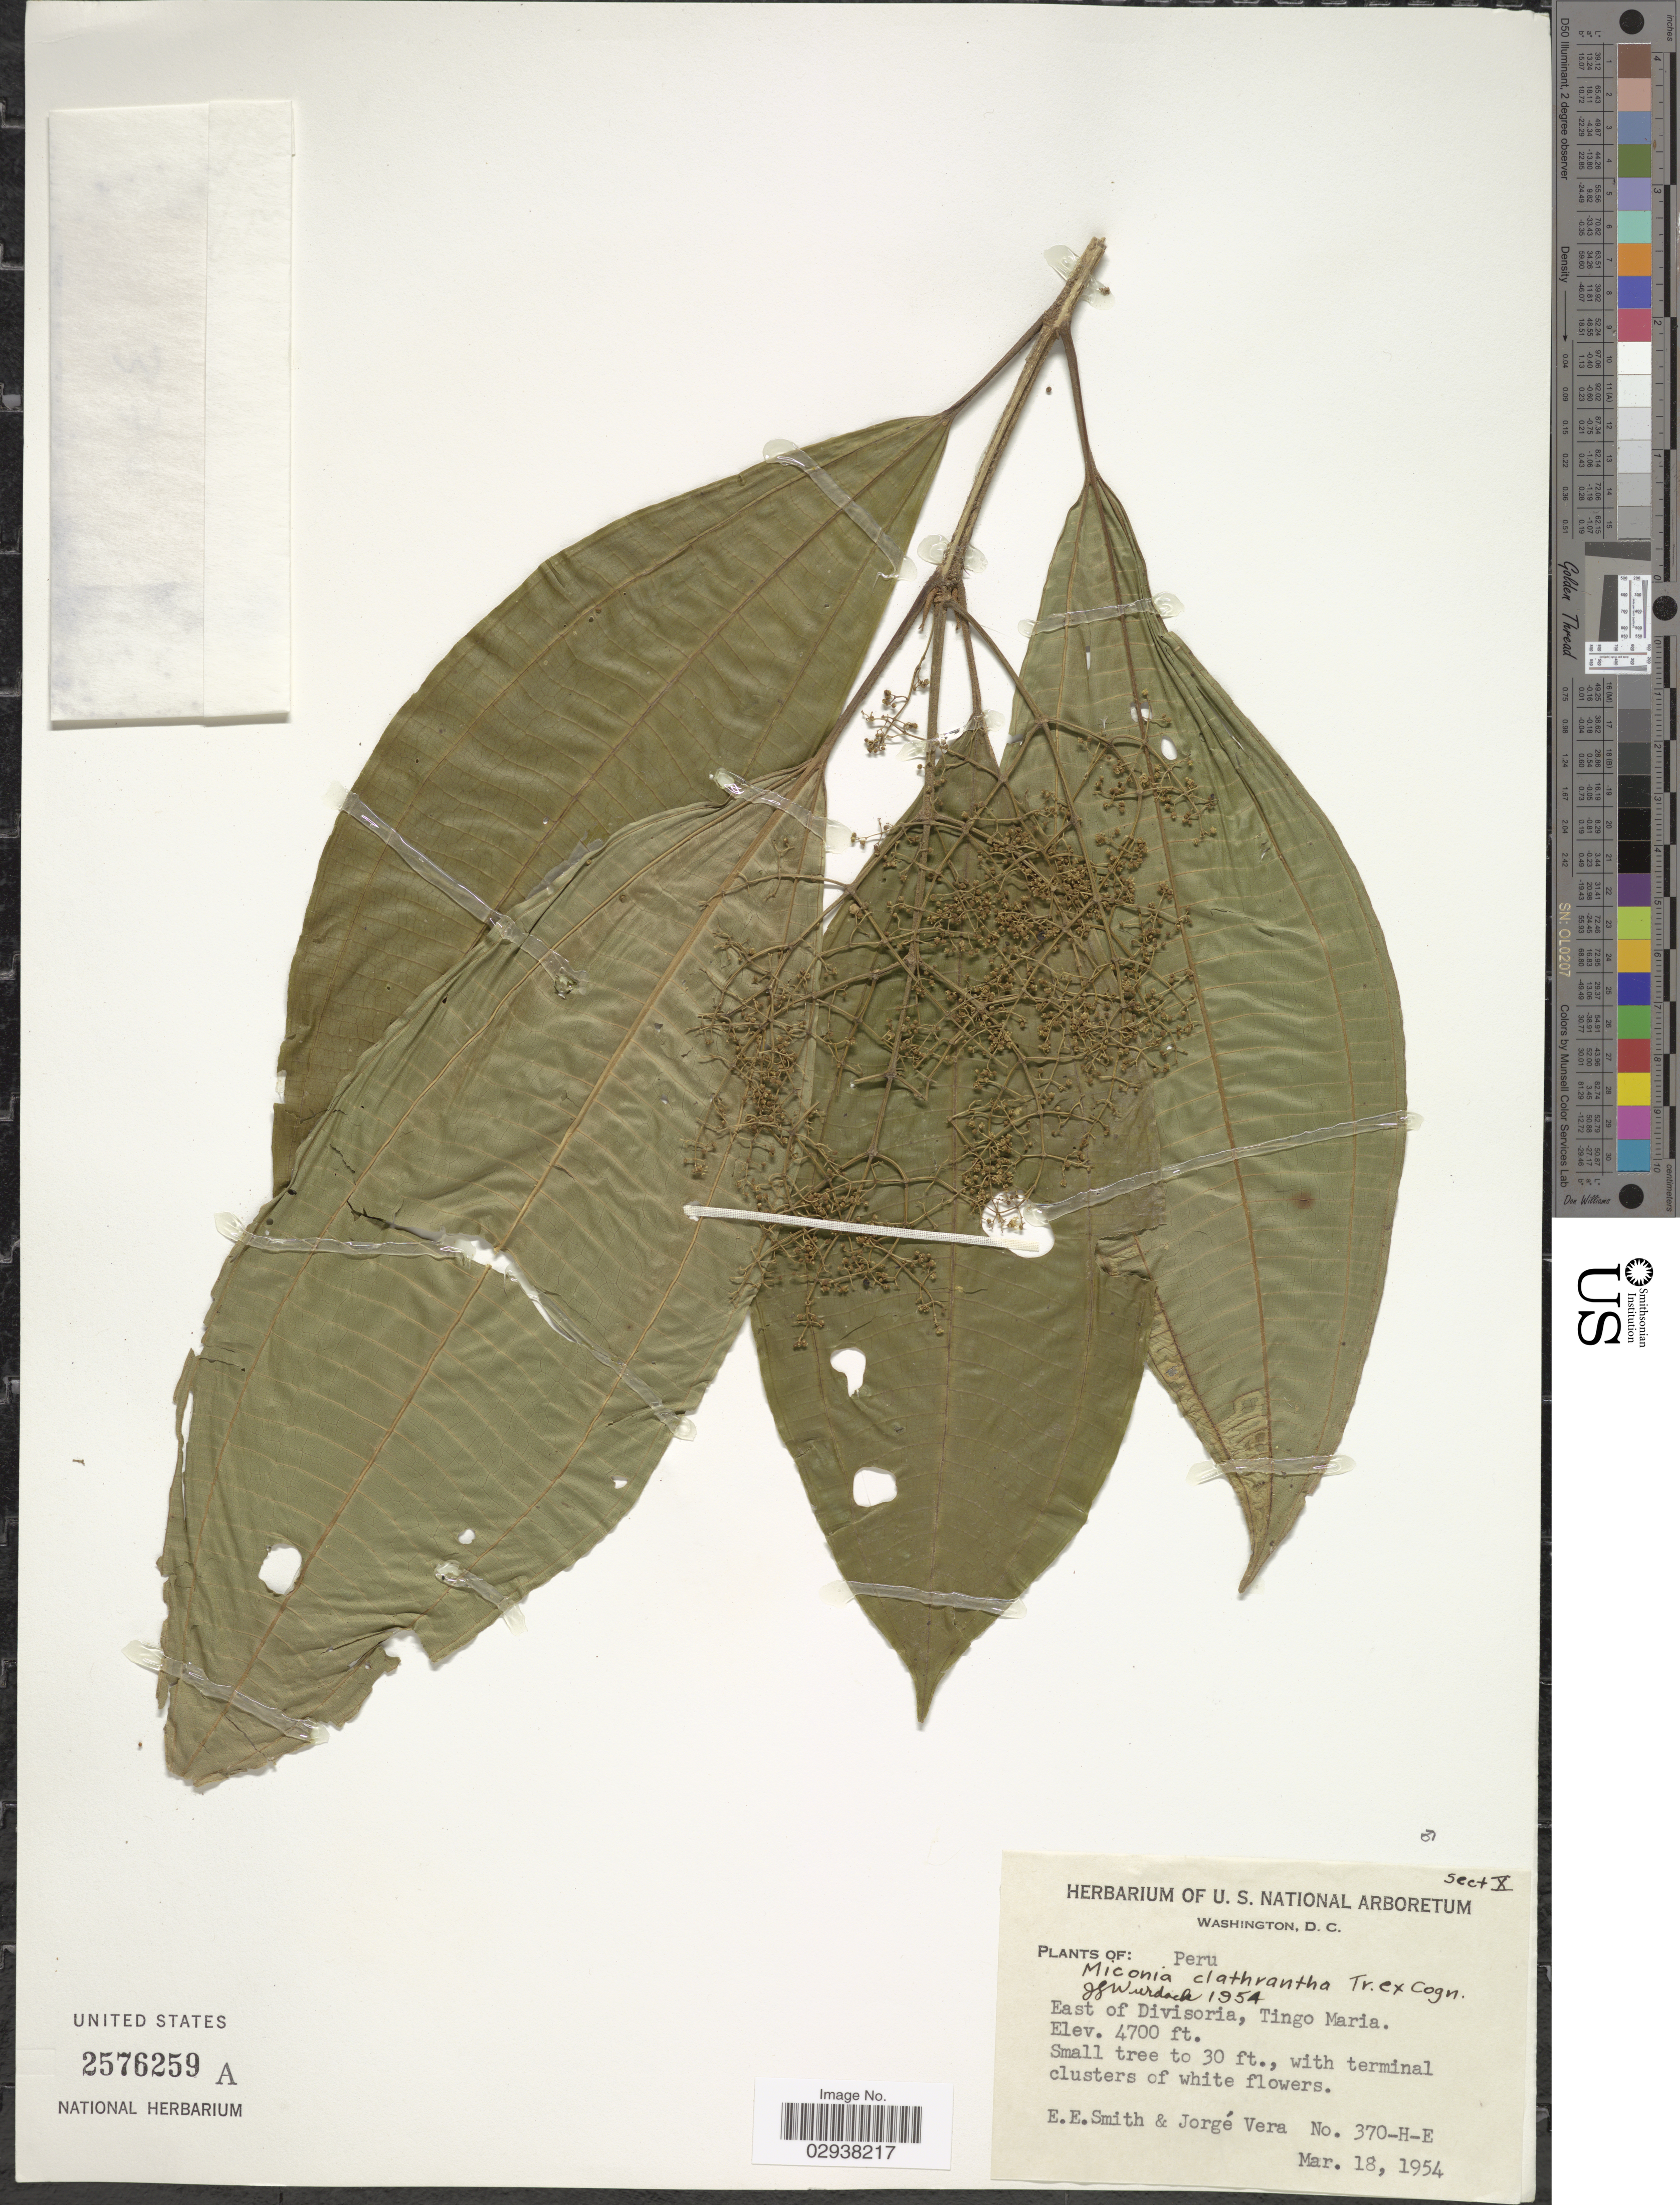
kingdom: Plantae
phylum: Tracheophyta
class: Magnoliopsida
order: Myrtales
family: Melastomataceae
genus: Miconia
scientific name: Miconia clathrantha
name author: Triana ex Cogn. in A. DC.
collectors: E. E. Smith & J. Vera Santos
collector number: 370-H-E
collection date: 1954-03-18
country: Peru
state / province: Huánuco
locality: East of Divisoria, Tingo Maria.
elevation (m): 1433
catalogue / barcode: US 2576259A